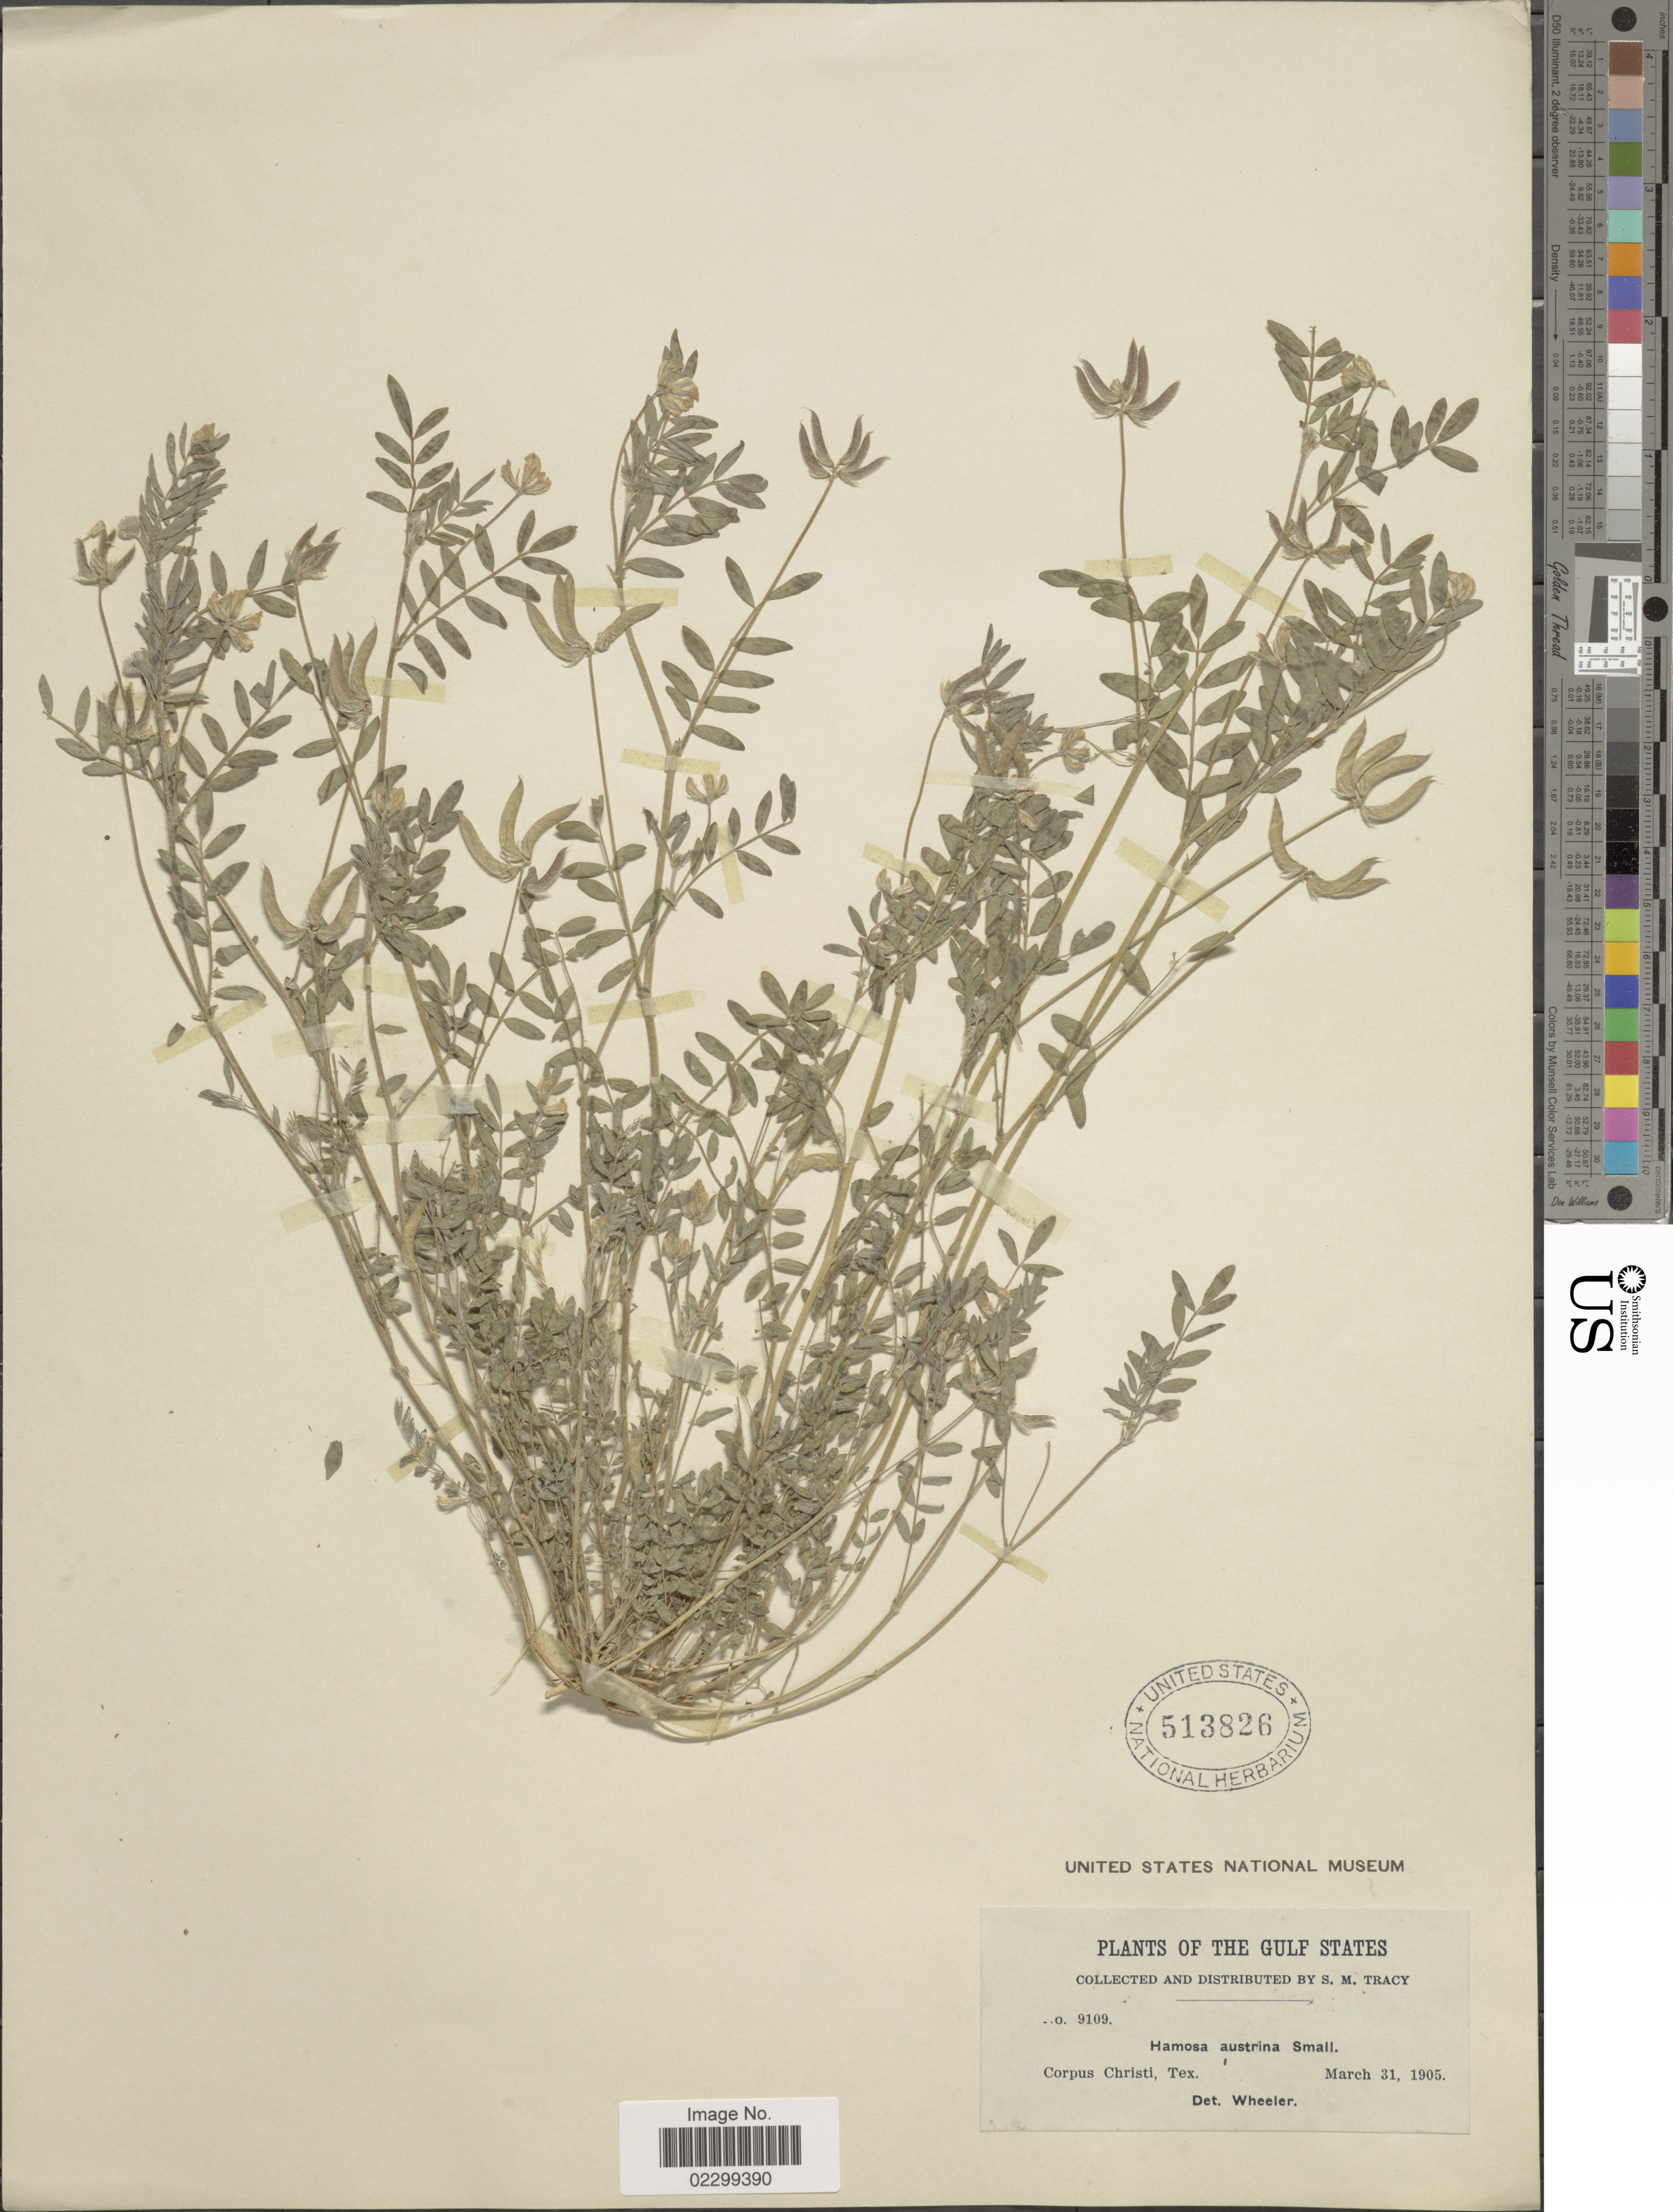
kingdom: Plantae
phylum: Tracheophyta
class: Magnoliopsida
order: Fabales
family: Fabaceae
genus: Astragalus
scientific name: Astragalus austrinus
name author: (Small) O.E. Schulz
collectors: S. M. Tracy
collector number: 9109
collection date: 1905-03-31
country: United States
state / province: Texas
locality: The Gulf States, Corpus Christi, Tex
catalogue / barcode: US 513826